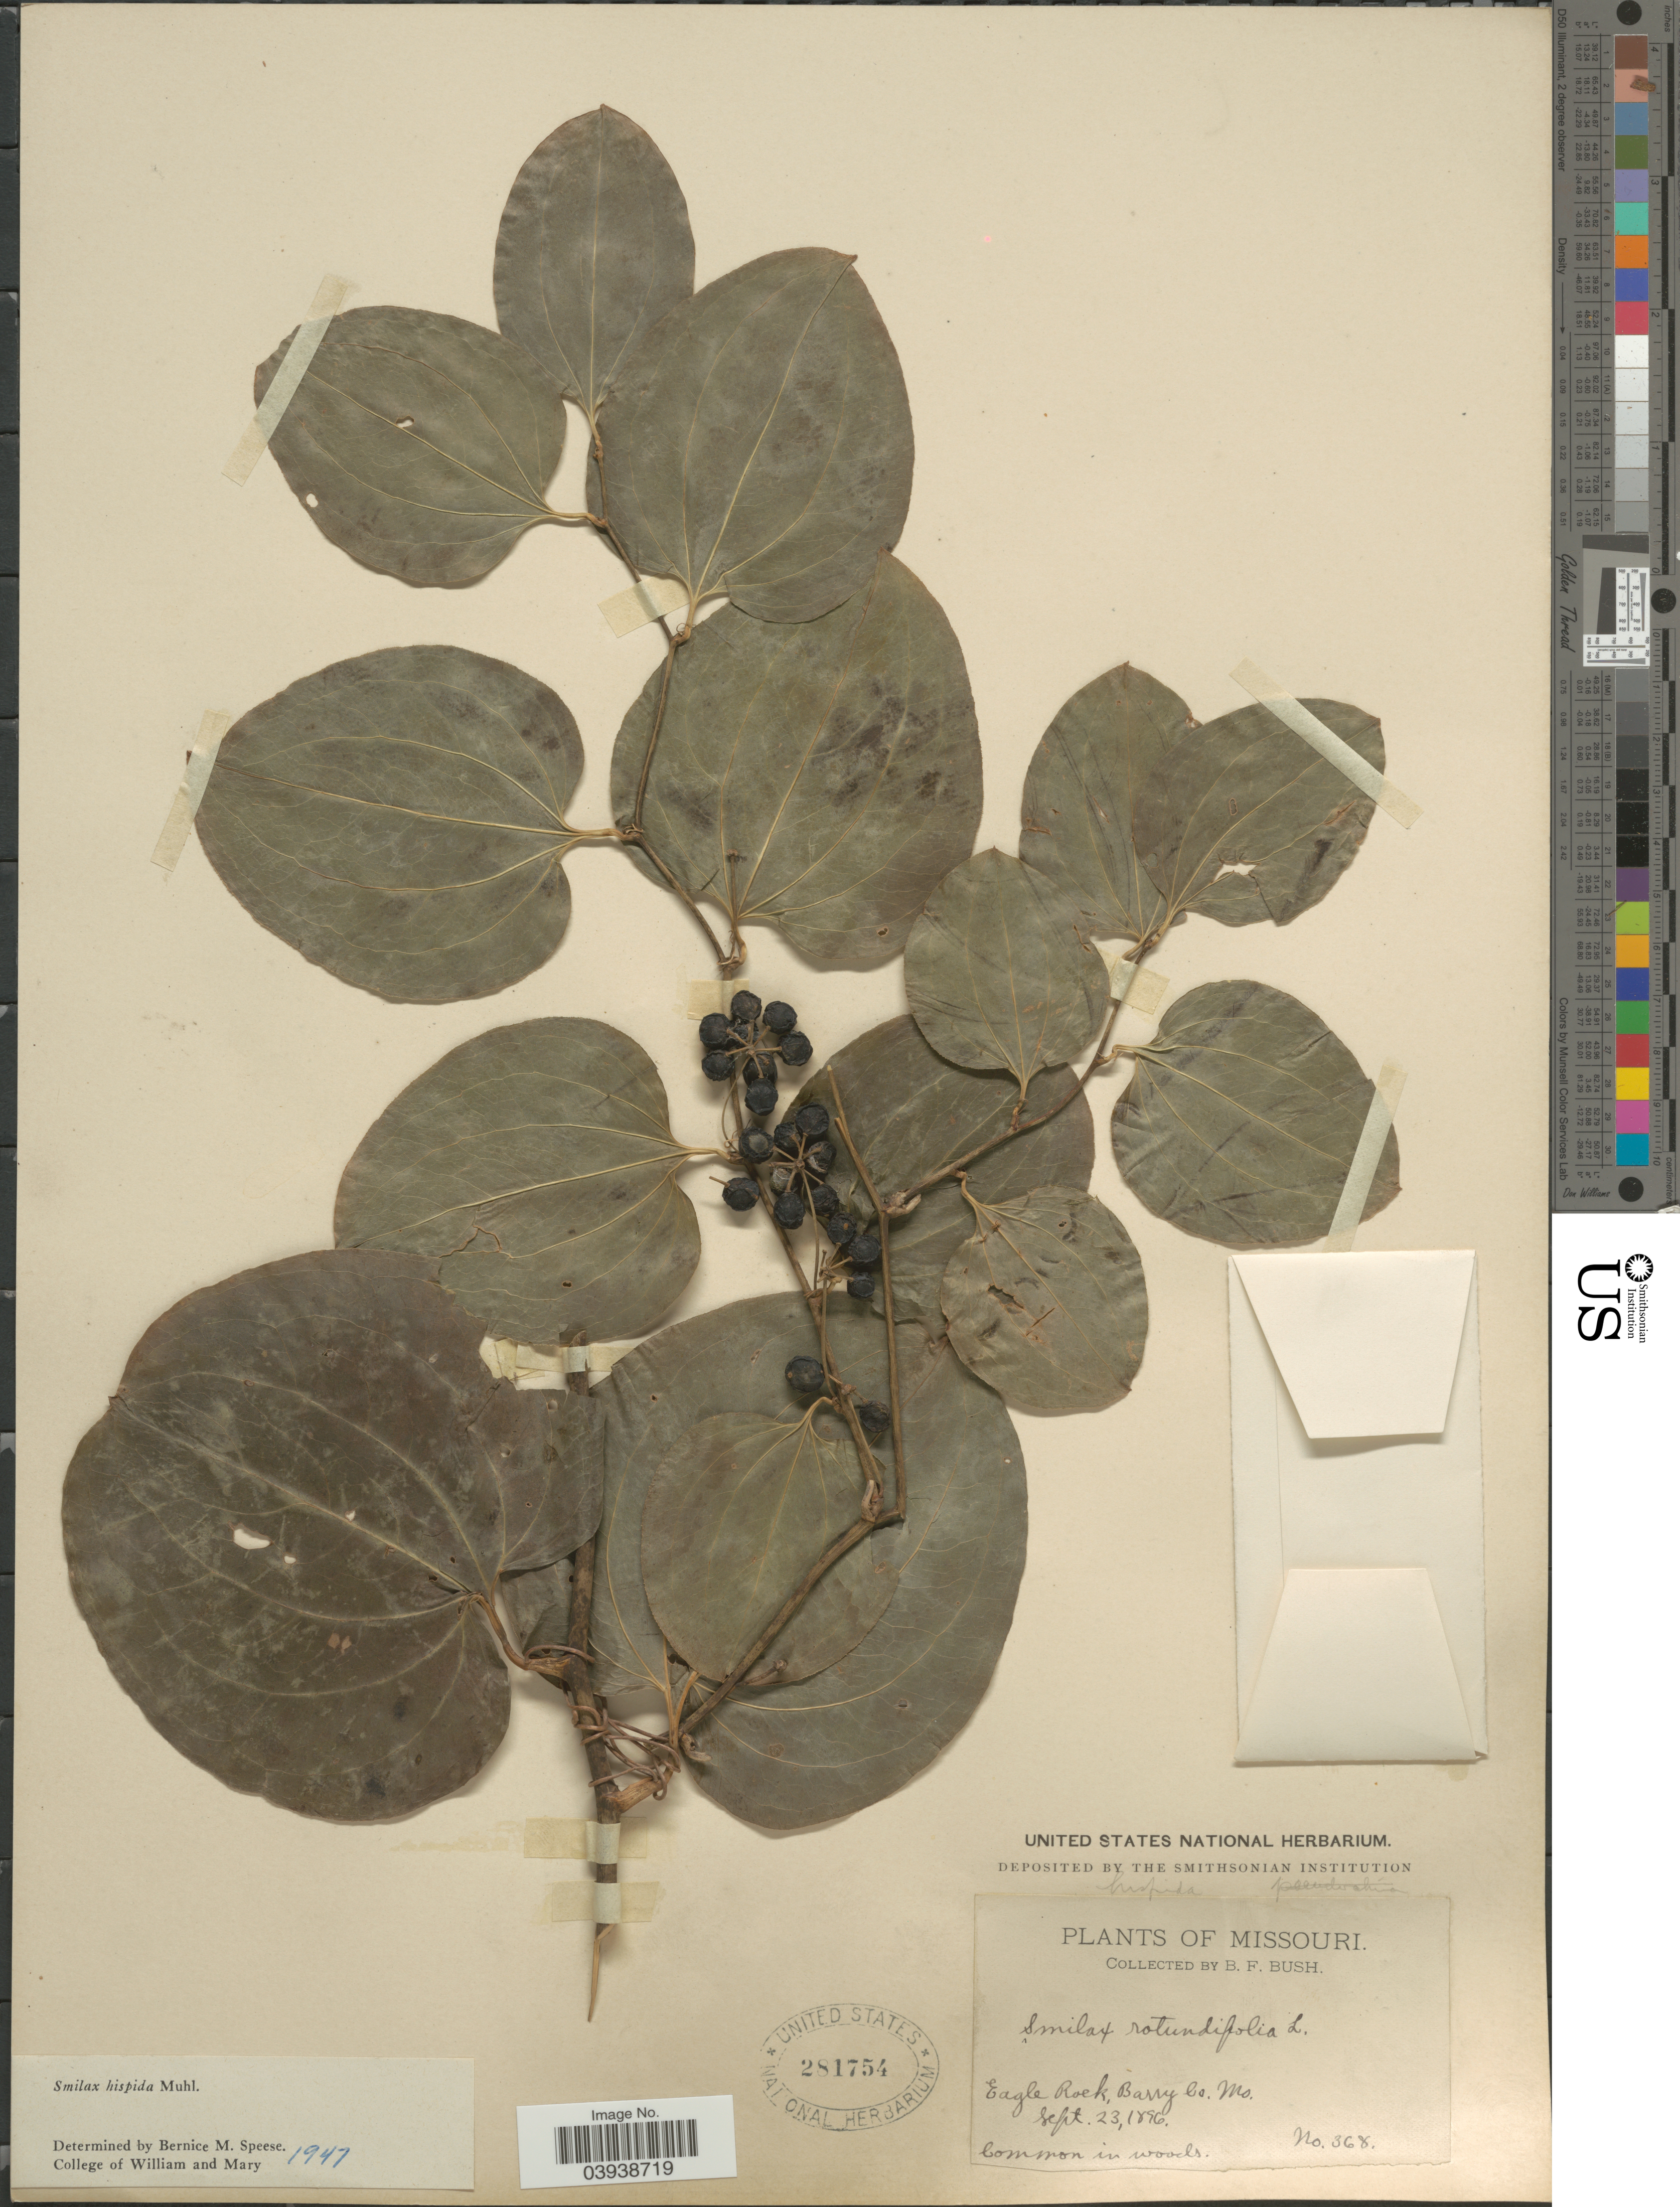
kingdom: Plantae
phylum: Tracheophyta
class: Liliopsida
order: Liliales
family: Smilacaceae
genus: Smilax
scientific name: Smilax hispida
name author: Raf.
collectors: B. F. Bush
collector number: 368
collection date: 1896-09-23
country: United States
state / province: Missouri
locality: Eagle Rock, Barry Co.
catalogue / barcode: US 281754